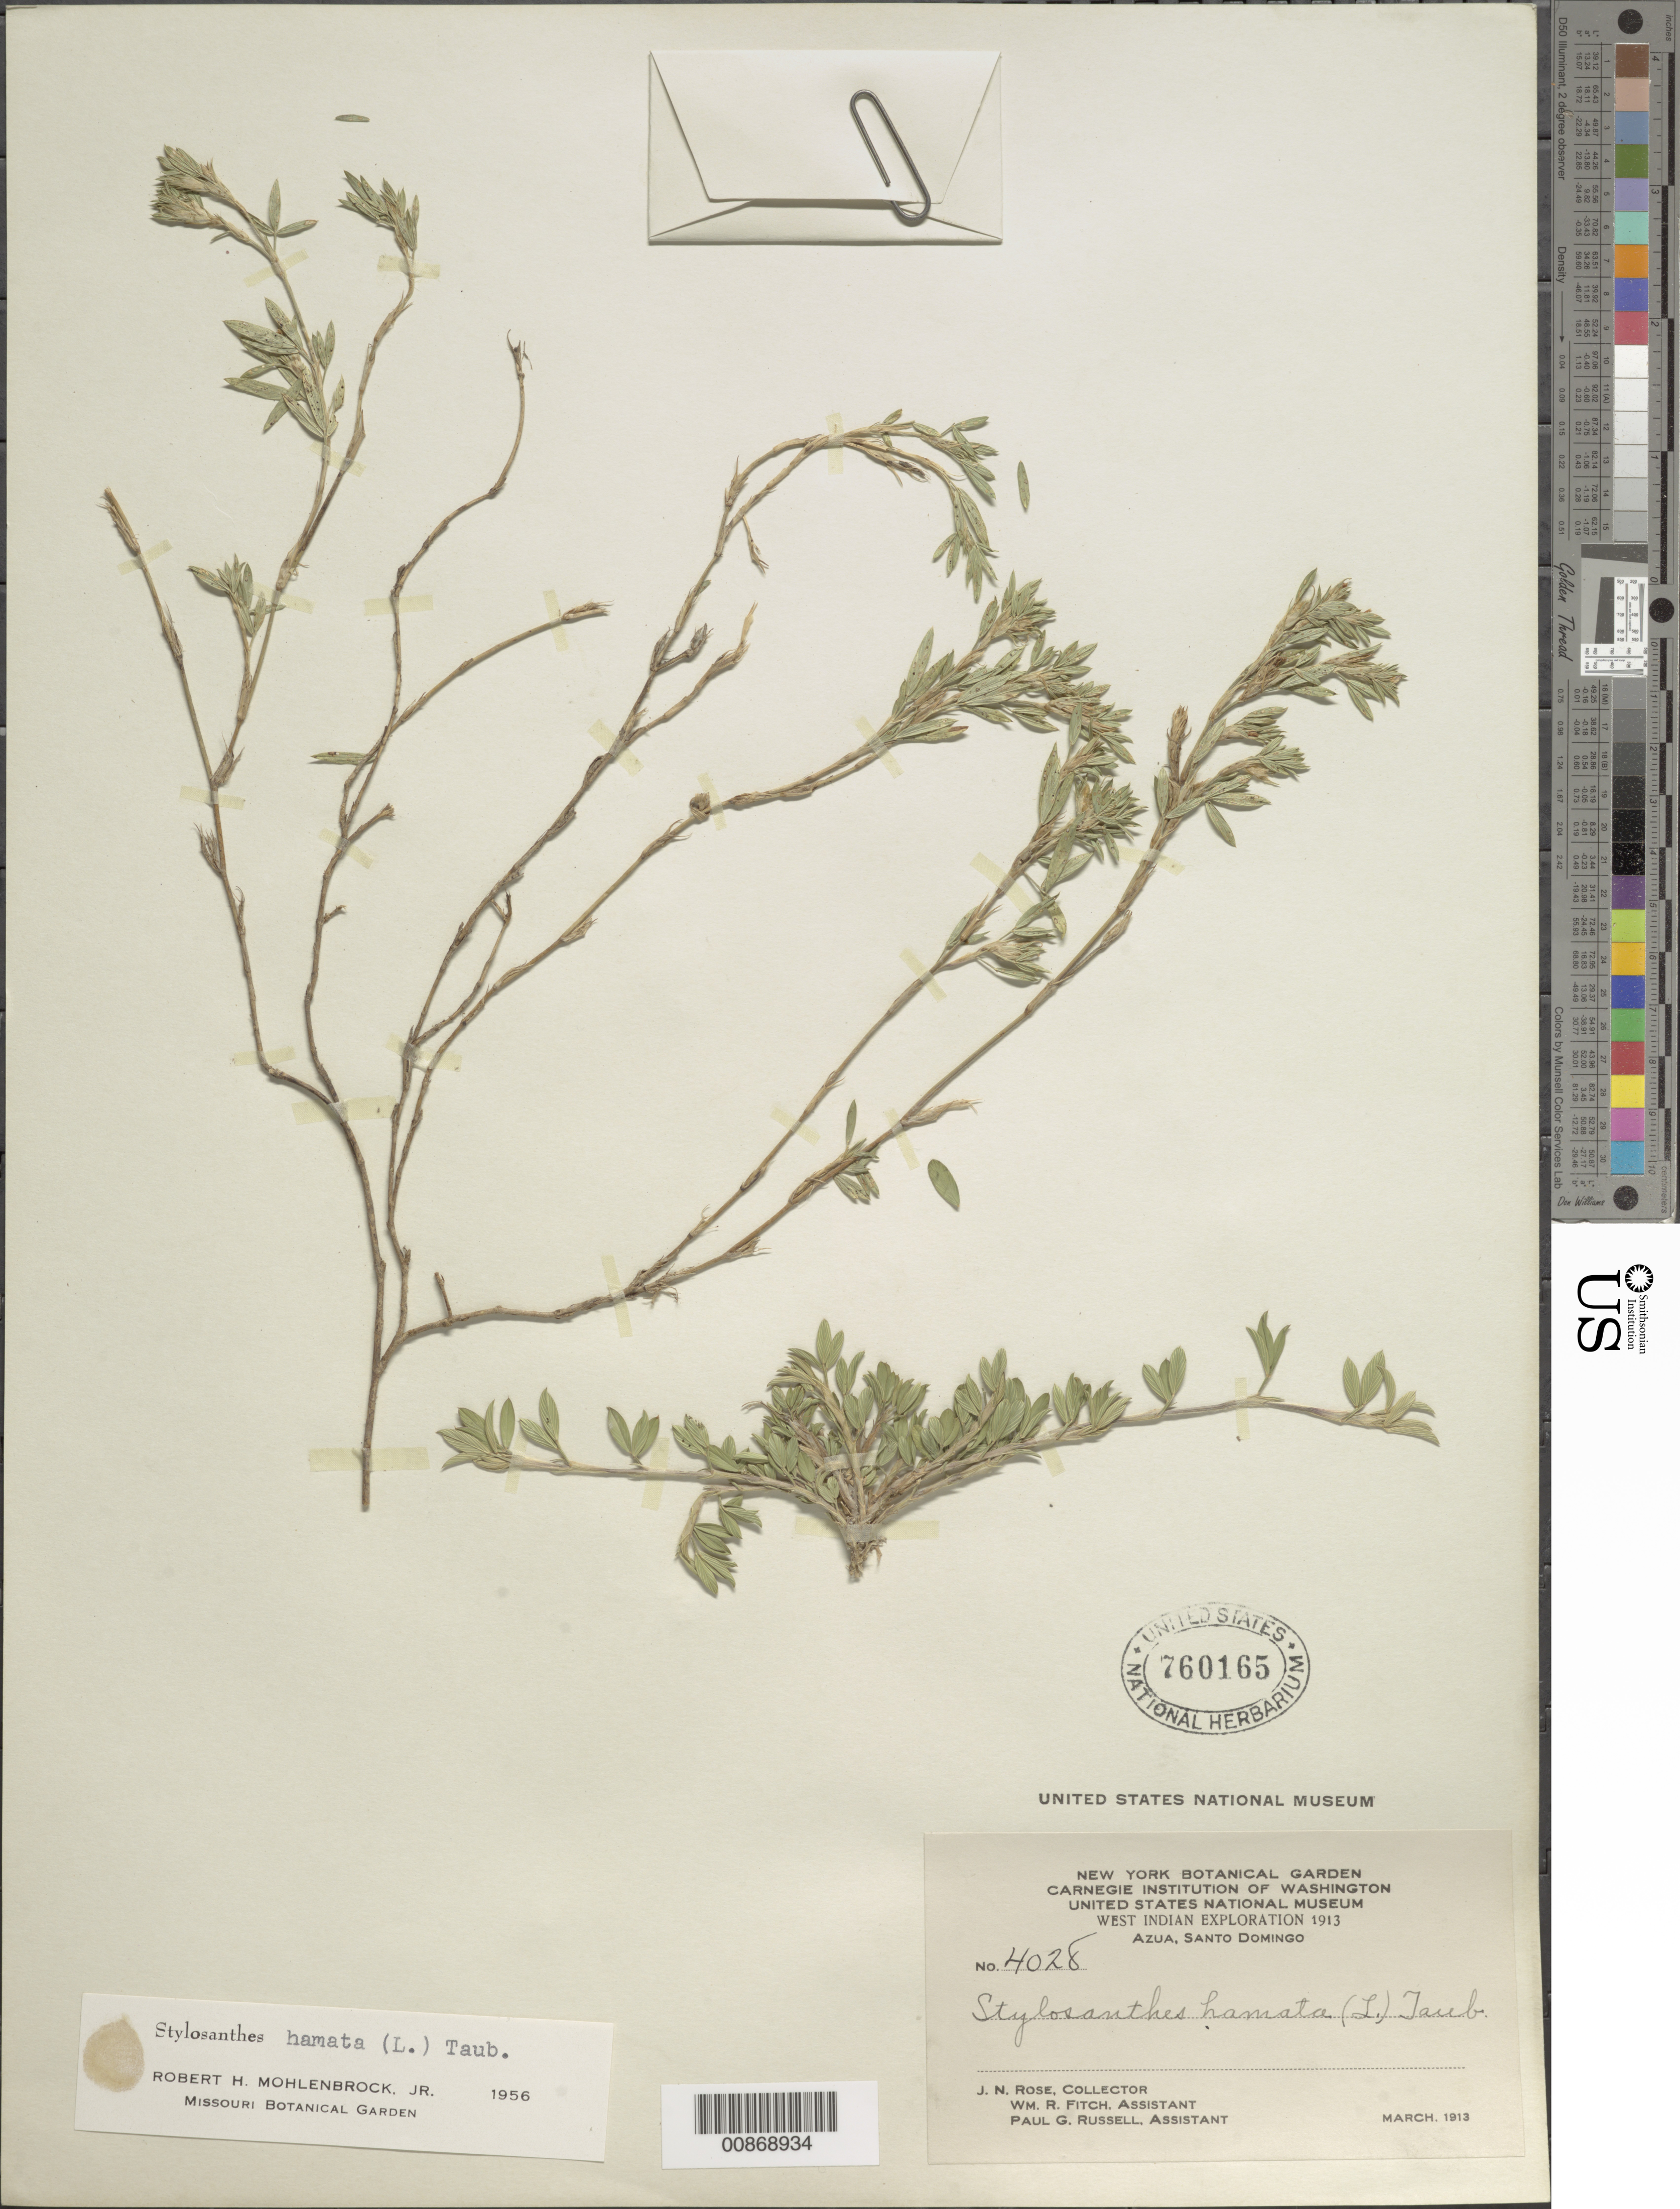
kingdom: Plantae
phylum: Tracheophyta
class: Magnoliopsida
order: Fabales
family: Fabaceae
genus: Stylosanthes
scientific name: Stylosanthes hamata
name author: (L.) Taub.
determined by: Mohlenbrock, Robert H., Jr.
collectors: J. N. Rose, W. R. Fitch & P. G. Russell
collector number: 4028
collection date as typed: Mar 1913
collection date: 1913-03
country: Dominican Republic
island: Hispaniola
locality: Azua, Santo Domingo.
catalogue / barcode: US 760165